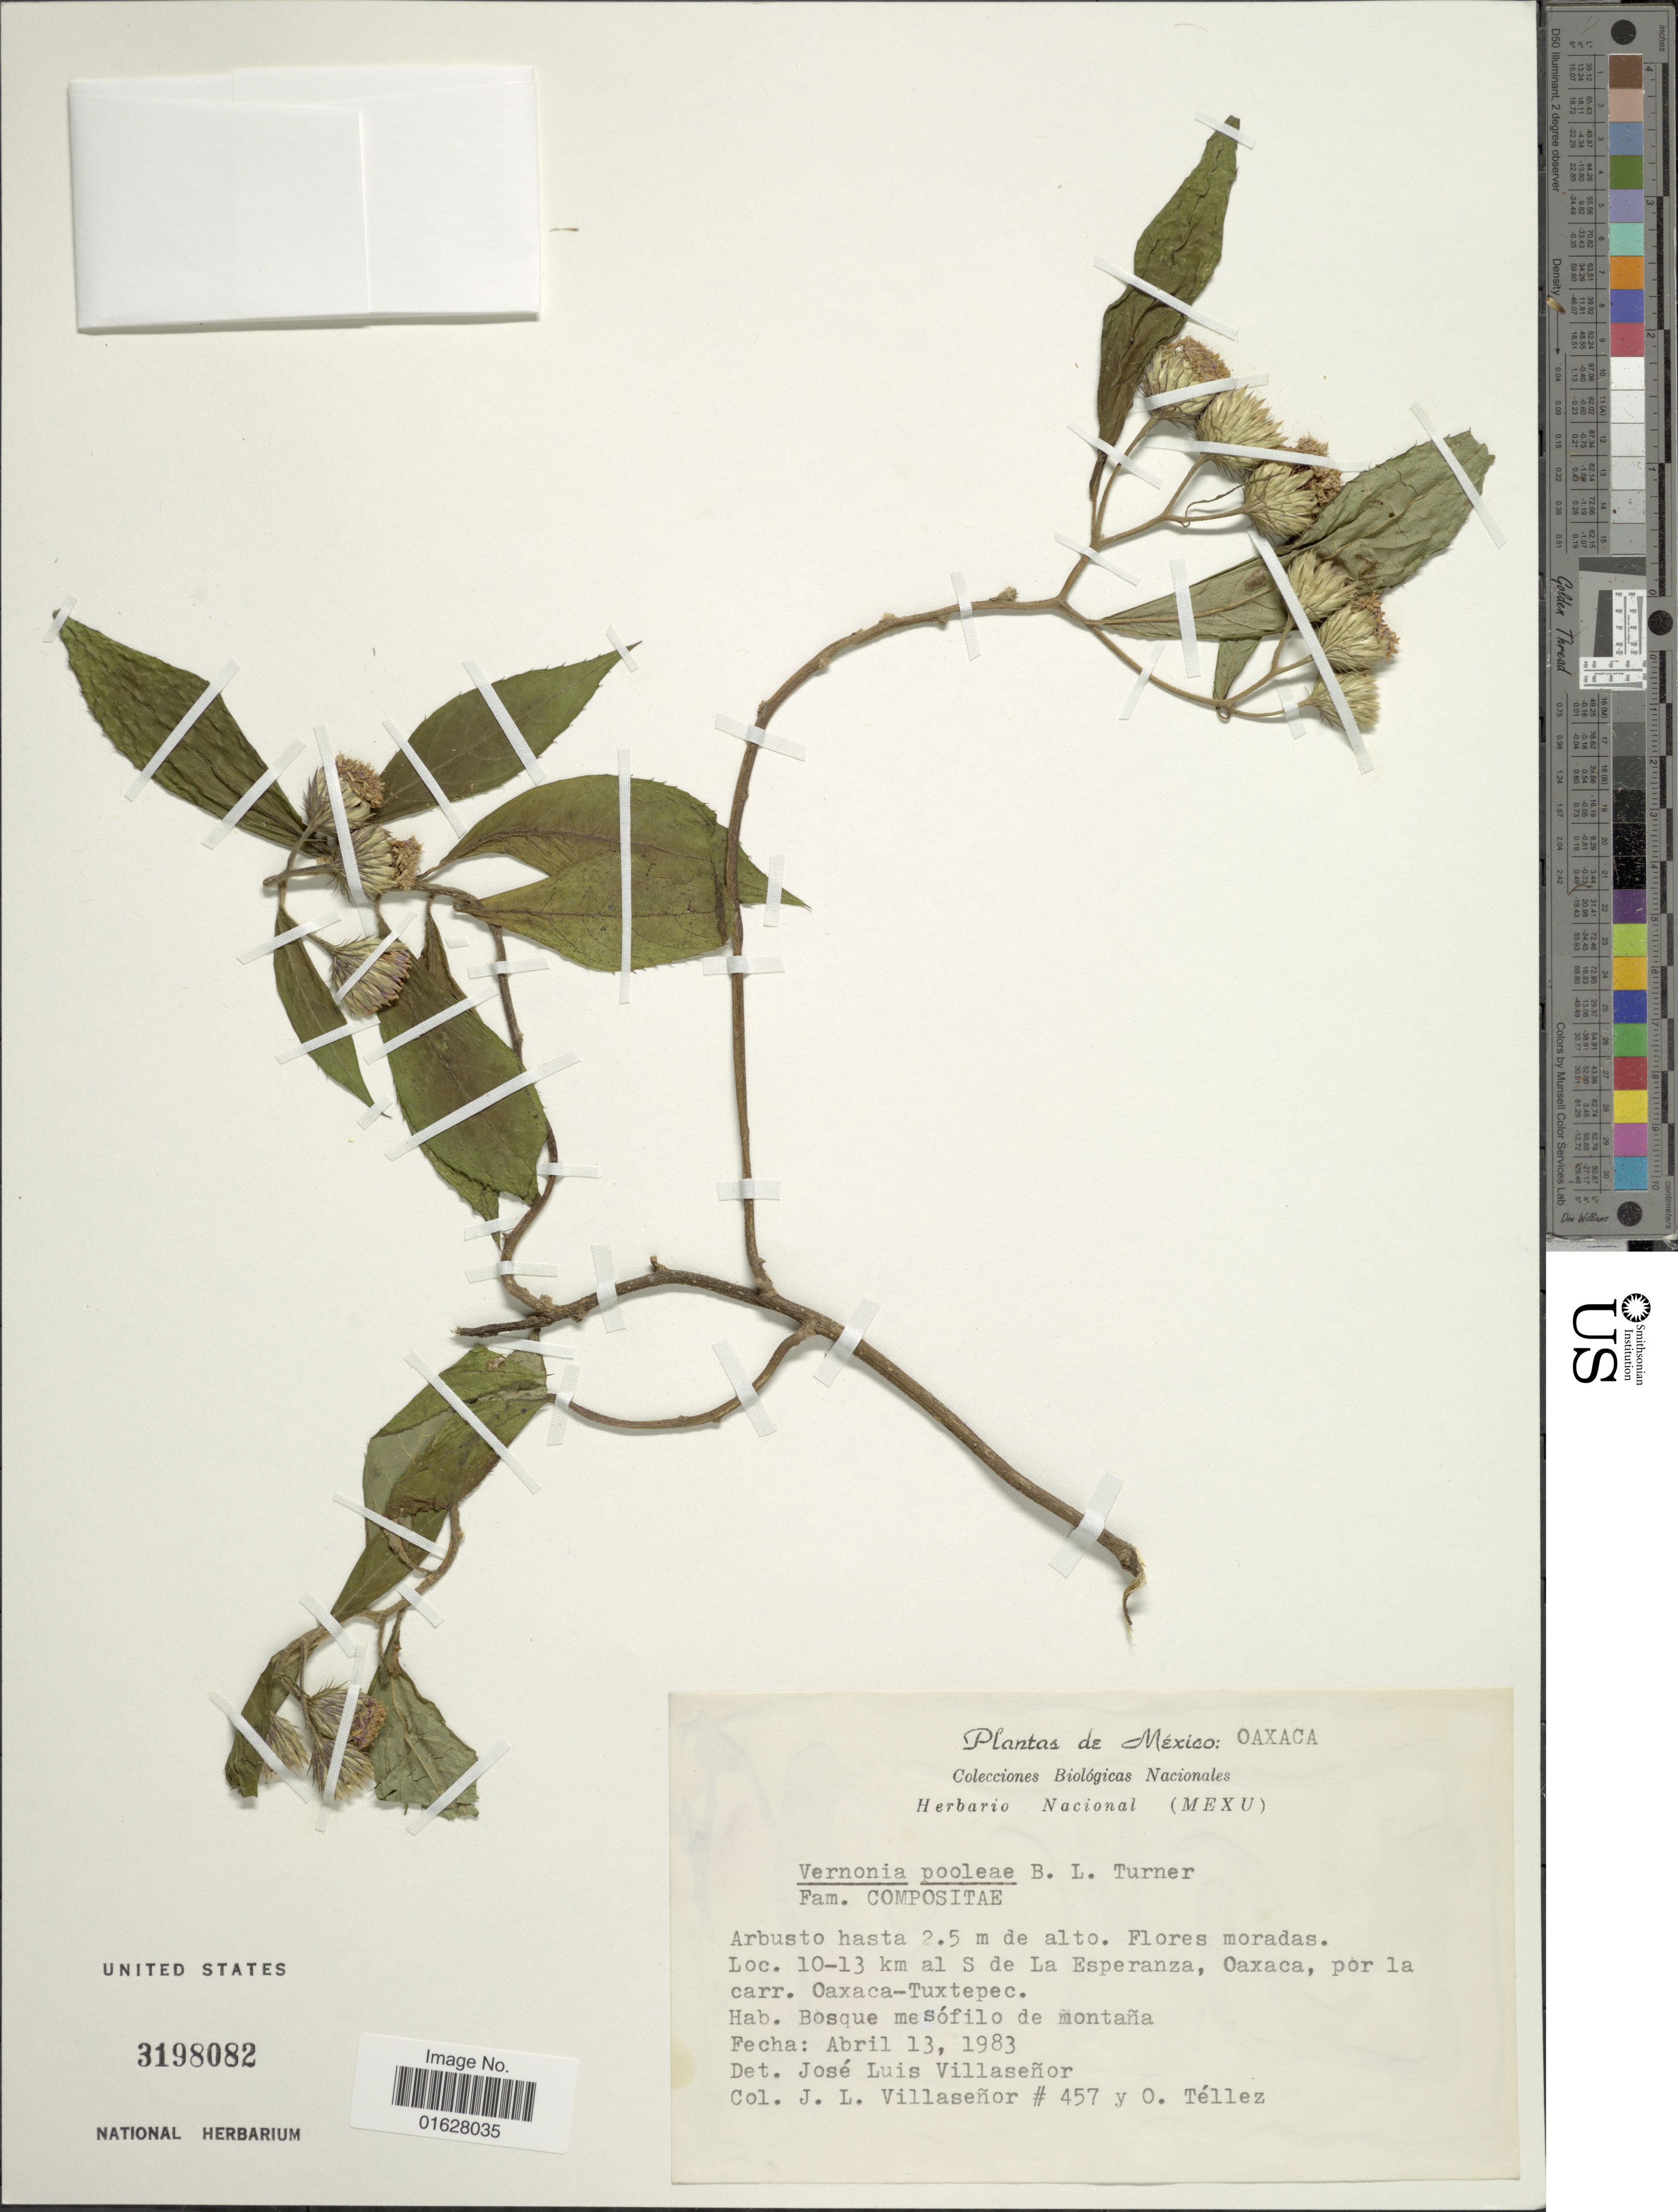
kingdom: Plantae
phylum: Tracheophyta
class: Magnoliopsida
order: Asterales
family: Asteraceae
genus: Stramentopappus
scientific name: Stramentopappus pooleae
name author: (B.L. Turner) H. Rob. & V.A. Funk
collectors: J. Villaseñor R. & O. Tellez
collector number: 457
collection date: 1983-04-13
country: Mexico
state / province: Oaxaca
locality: Mexico. Oaxaca. 10-13 km al S de La Esperanza, Oaxaca, por la carr. Oaxaca-Tuxtepec. Bosque mesofilo de montaña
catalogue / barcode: US 3198082